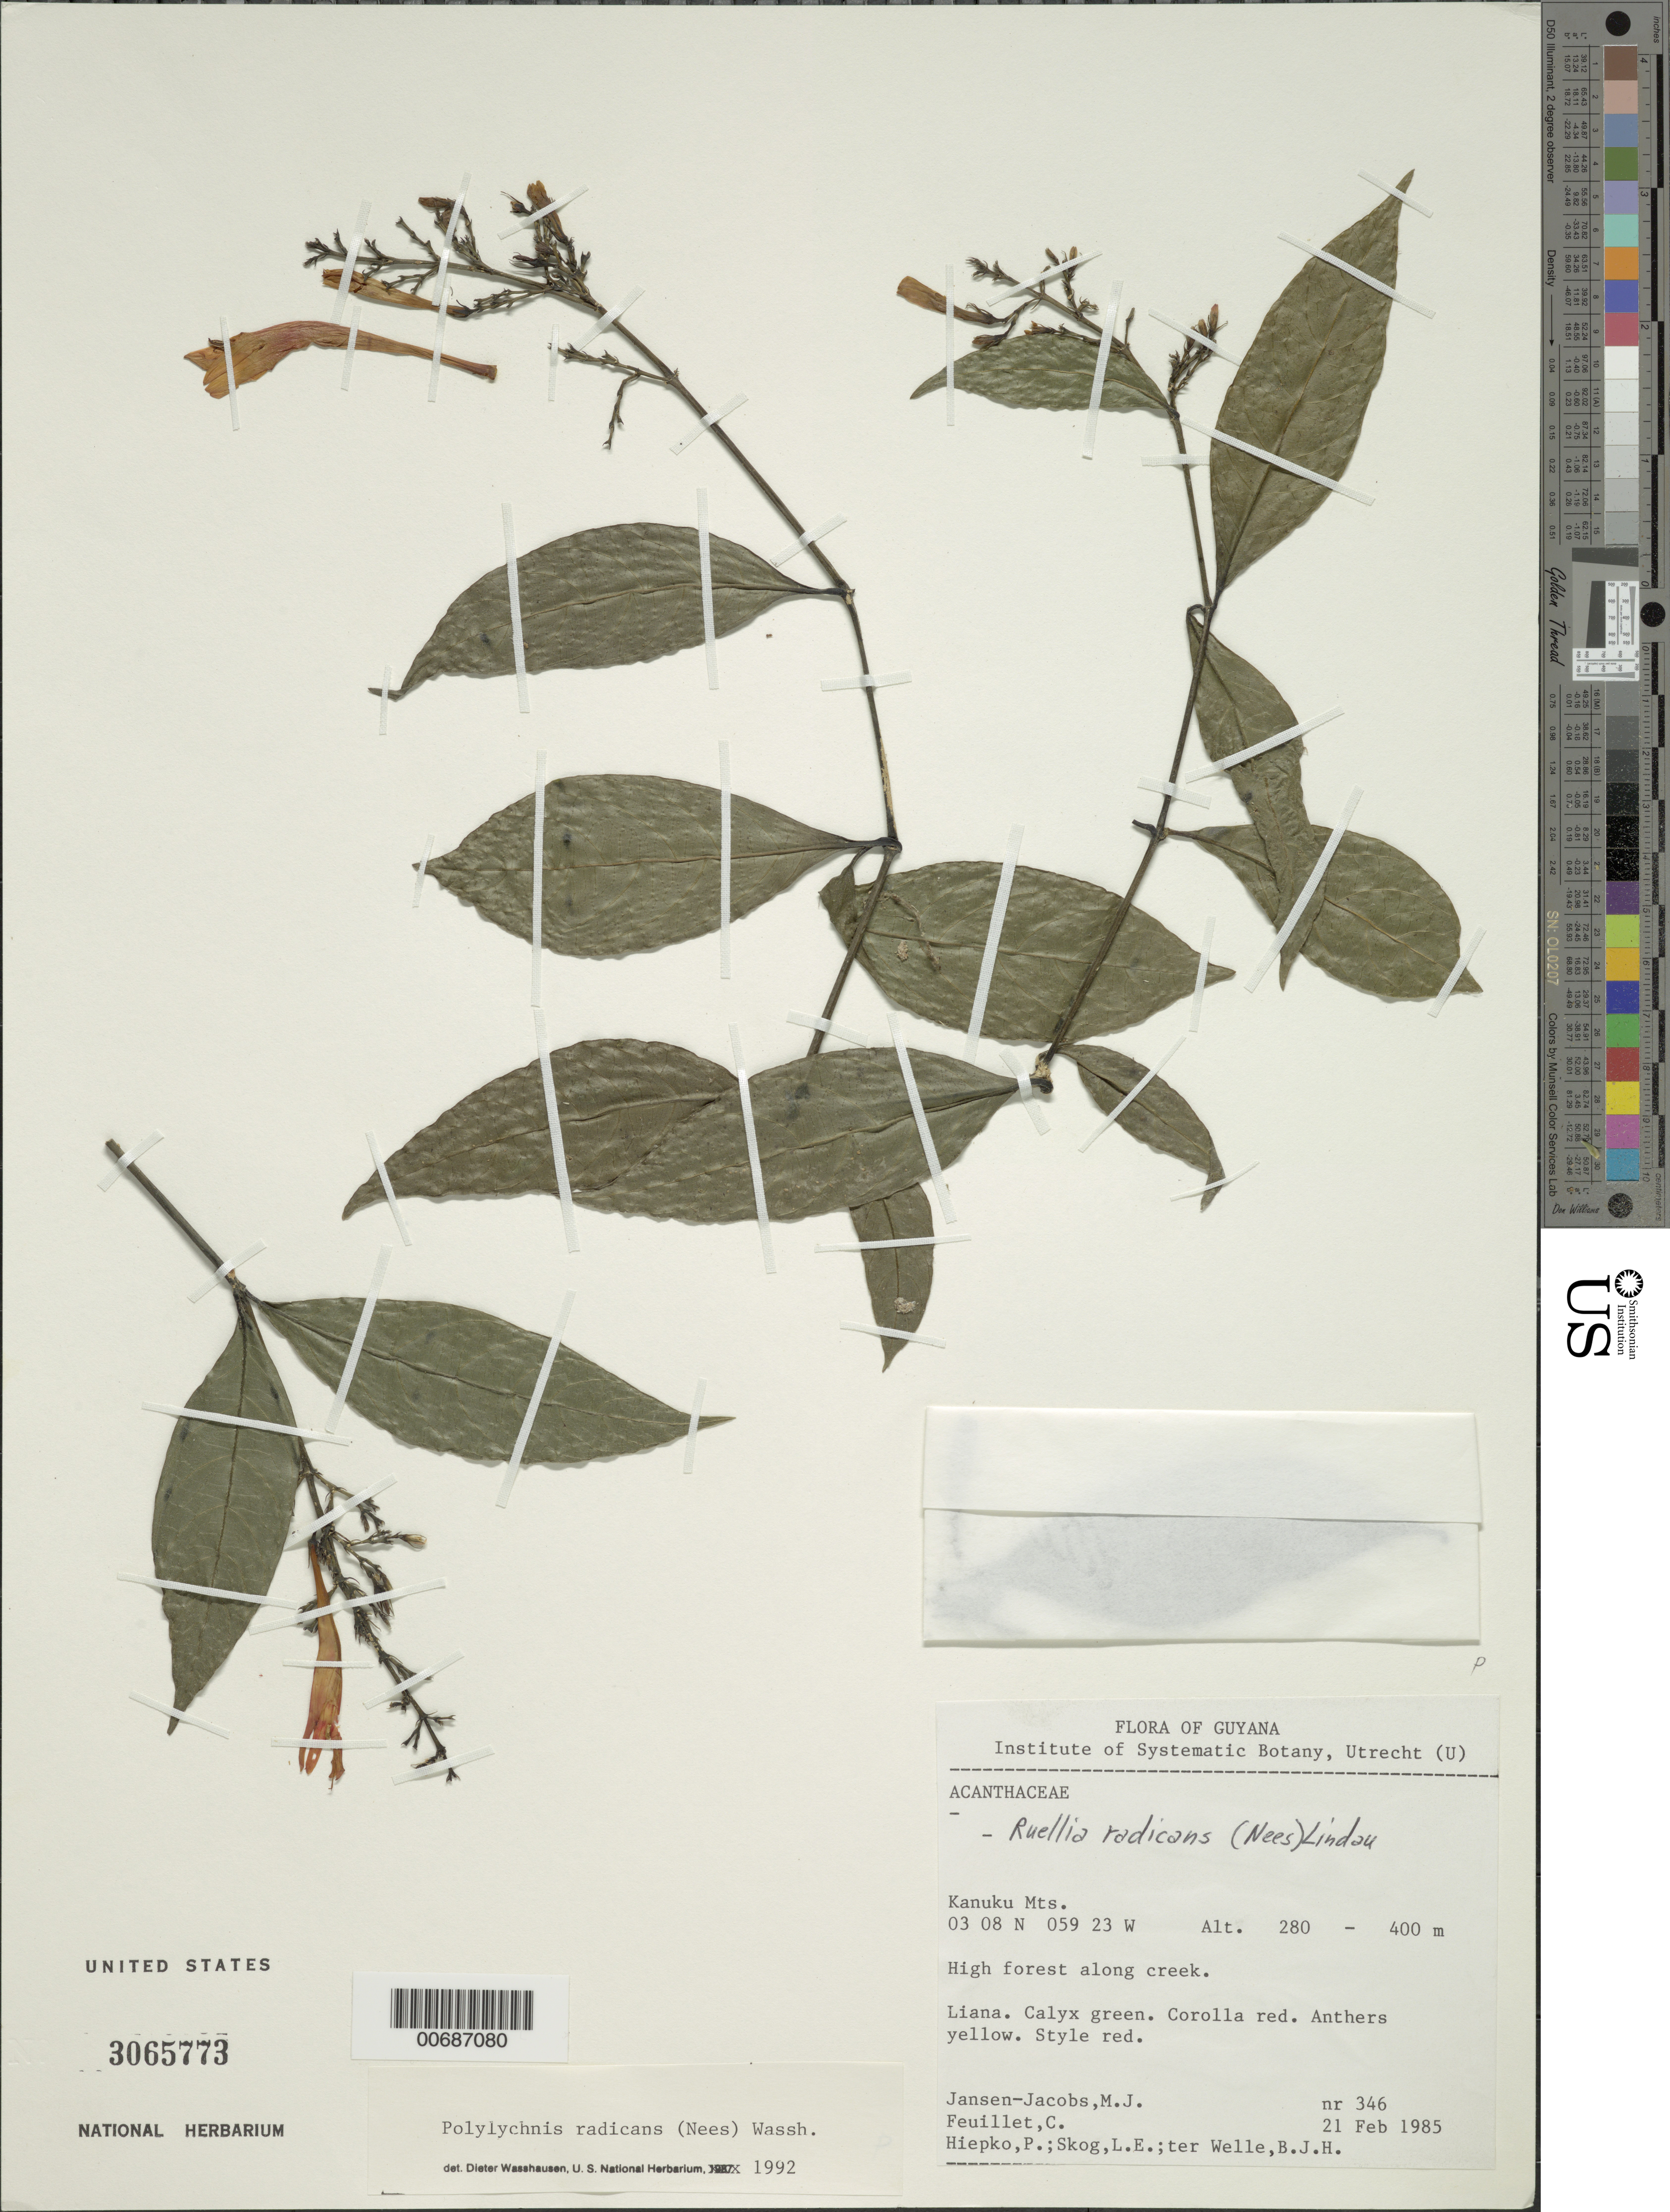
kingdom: Plantae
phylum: Tracheophyta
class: Magnoliopsida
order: Lamiales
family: Acanthaceae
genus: Polylychnis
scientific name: Polylychnis radicans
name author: (Nees) Wassh.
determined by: Wasshausen, Dieter C., (BOT), Smithsonian Institution - National Museum of Natural History (UNITED STATES)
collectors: M. J. Jansen-Jacobs, C. Feuillet, P. H. Hiepko, L. E. Skog & B. Welle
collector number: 346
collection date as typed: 21-Feb-85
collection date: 1985-02-21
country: Guyana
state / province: U. Takutu-U. Essequibo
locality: Kanuku Mts.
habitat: High forest along creek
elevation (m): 280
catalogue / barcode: US 3065773